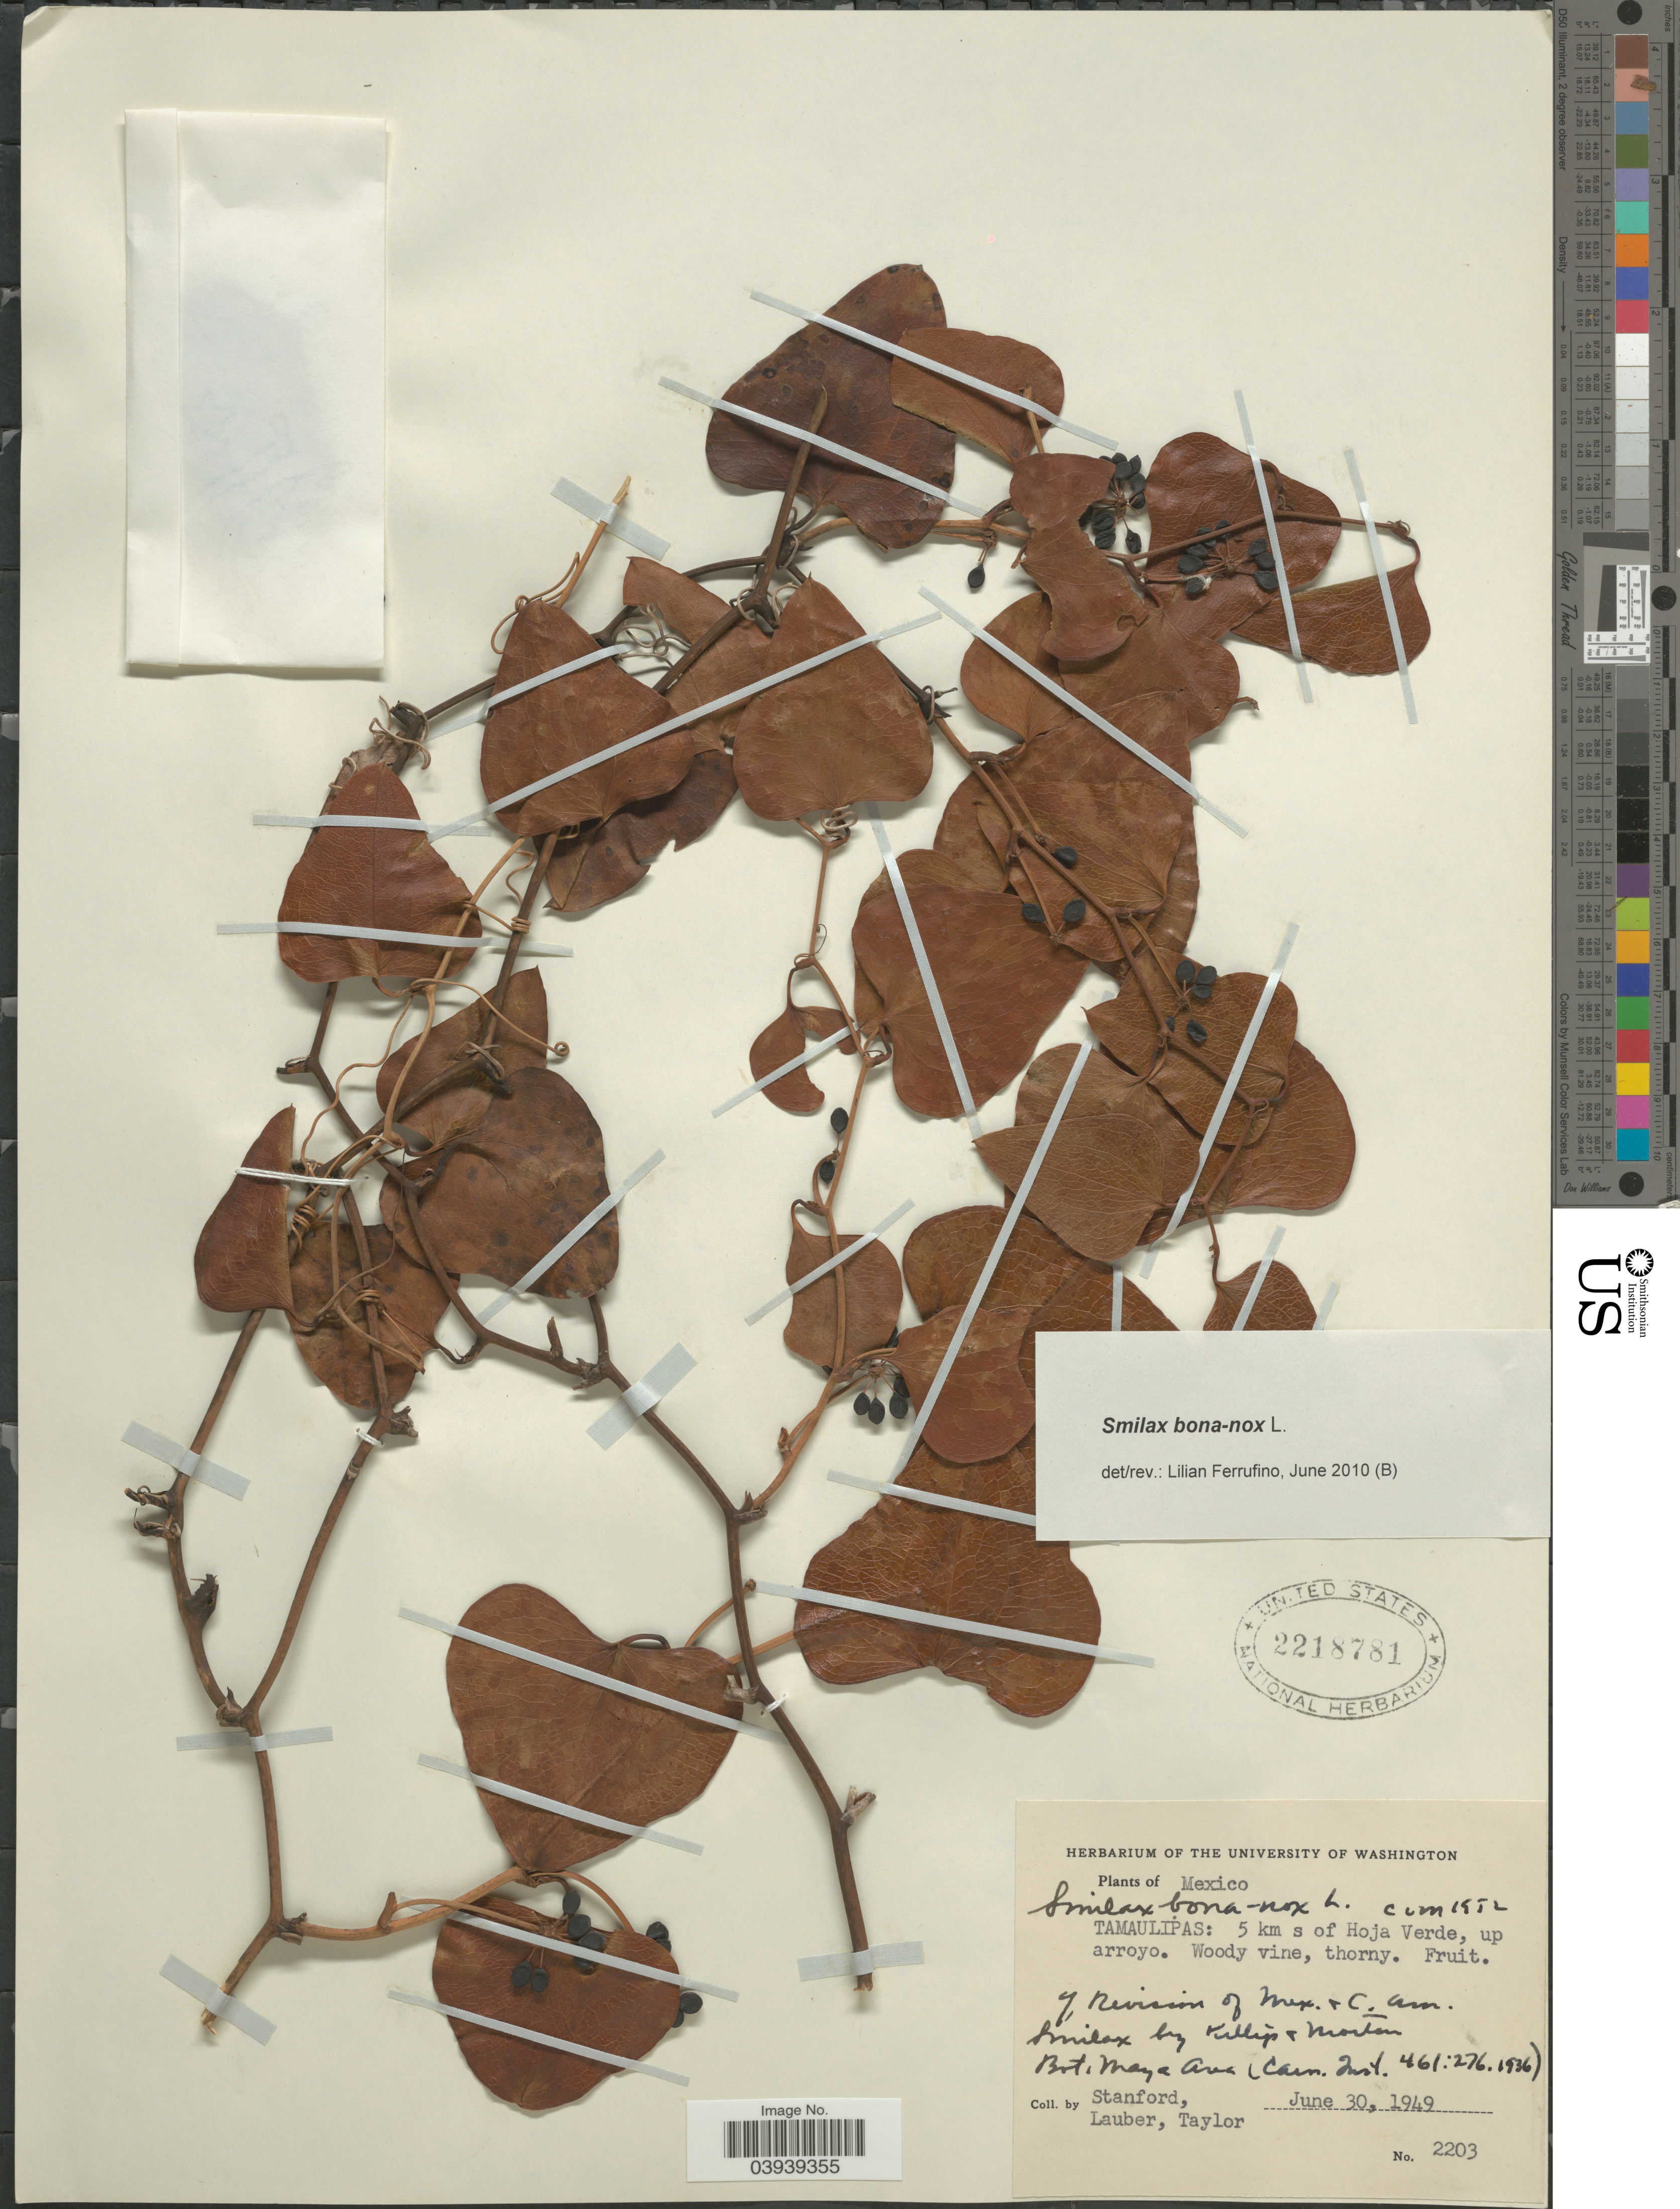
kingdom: Plantae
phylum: Tracheophyta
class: Liliopsida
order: Liliales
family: Smilacaceae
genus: Smilax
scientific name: Smilax bona-nox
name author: L.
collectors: -. Stanford, -. Lauber & -. Taylor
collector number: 2203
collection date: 1949-06-30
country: Mexico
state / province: Tamaulipas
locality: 5 km s of Hoja Verde, up arroyo.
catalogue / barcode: US 2218781